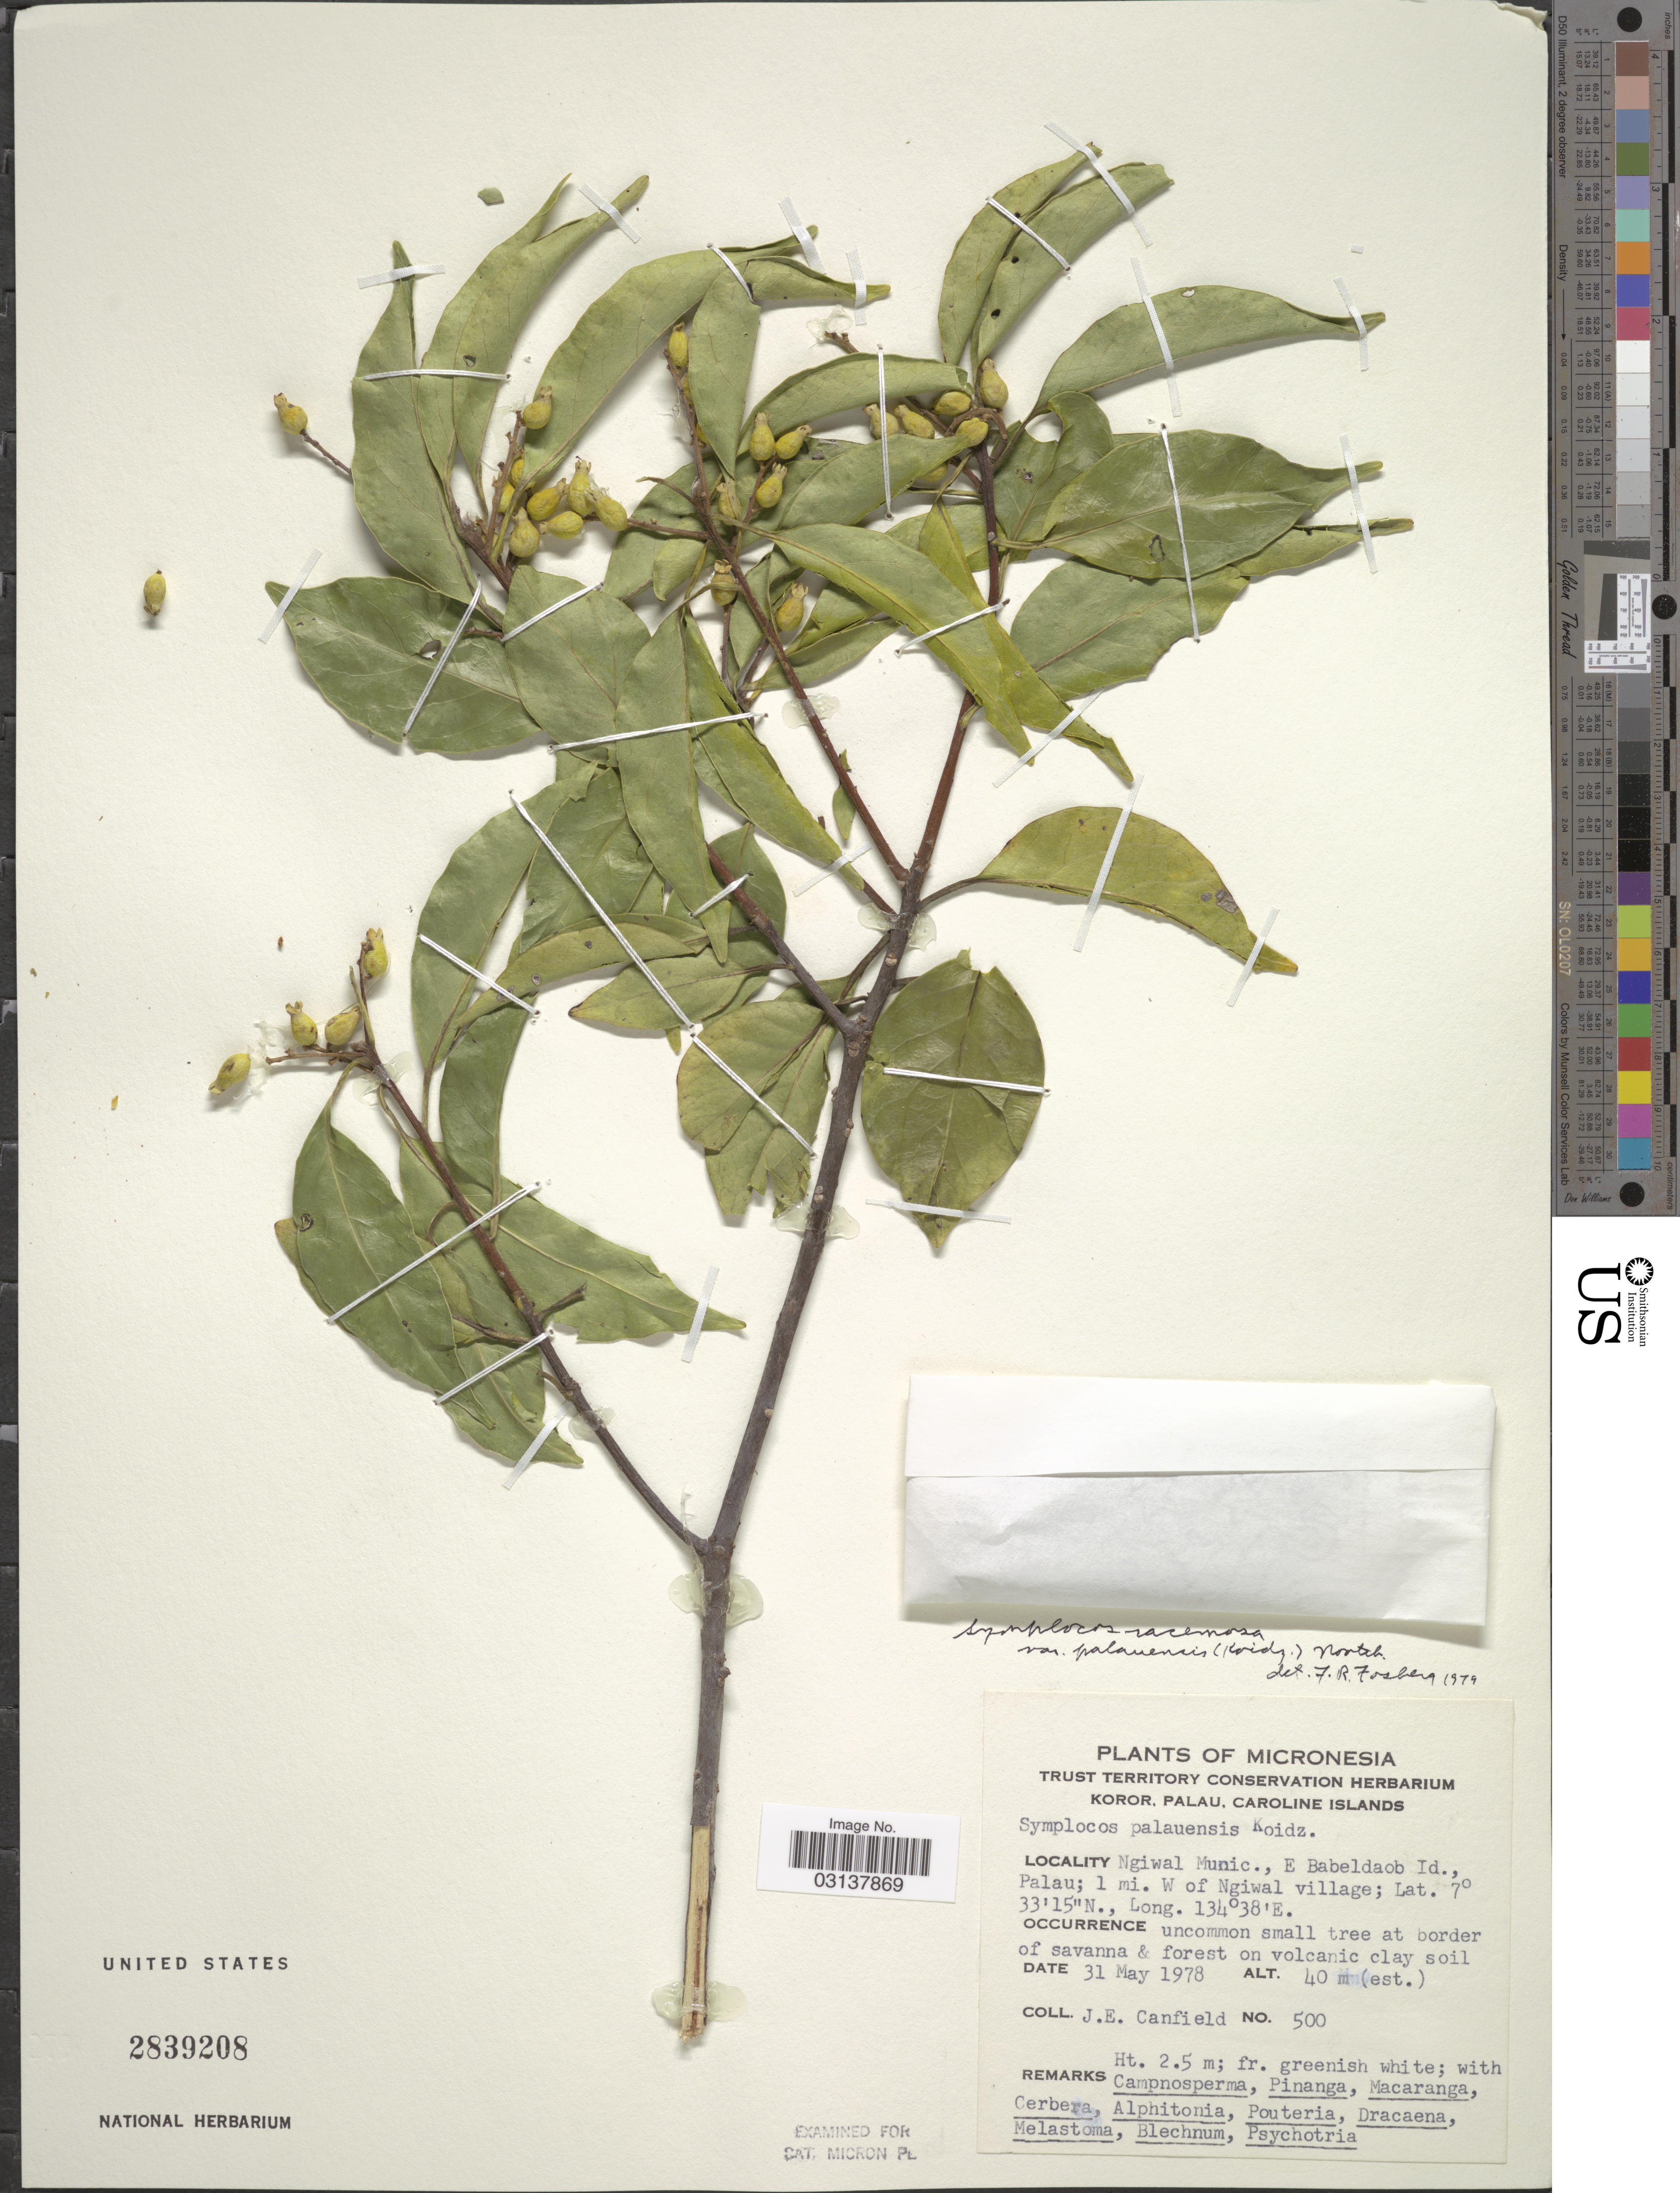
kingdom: Plantae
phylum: Tracheophyta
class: Magnoliopsida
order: Ericales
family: Symplocaceae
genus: Symplocos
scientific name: Symplocos sp.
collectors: J. E. Canfield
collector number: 500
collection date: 1978-05-31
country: Palau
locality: Micronesia. Ngiwal Munic., E Babeldaob Id., Palau; 1 mi. W of Ngiwal village.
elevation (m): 40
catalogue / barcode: US 2839208